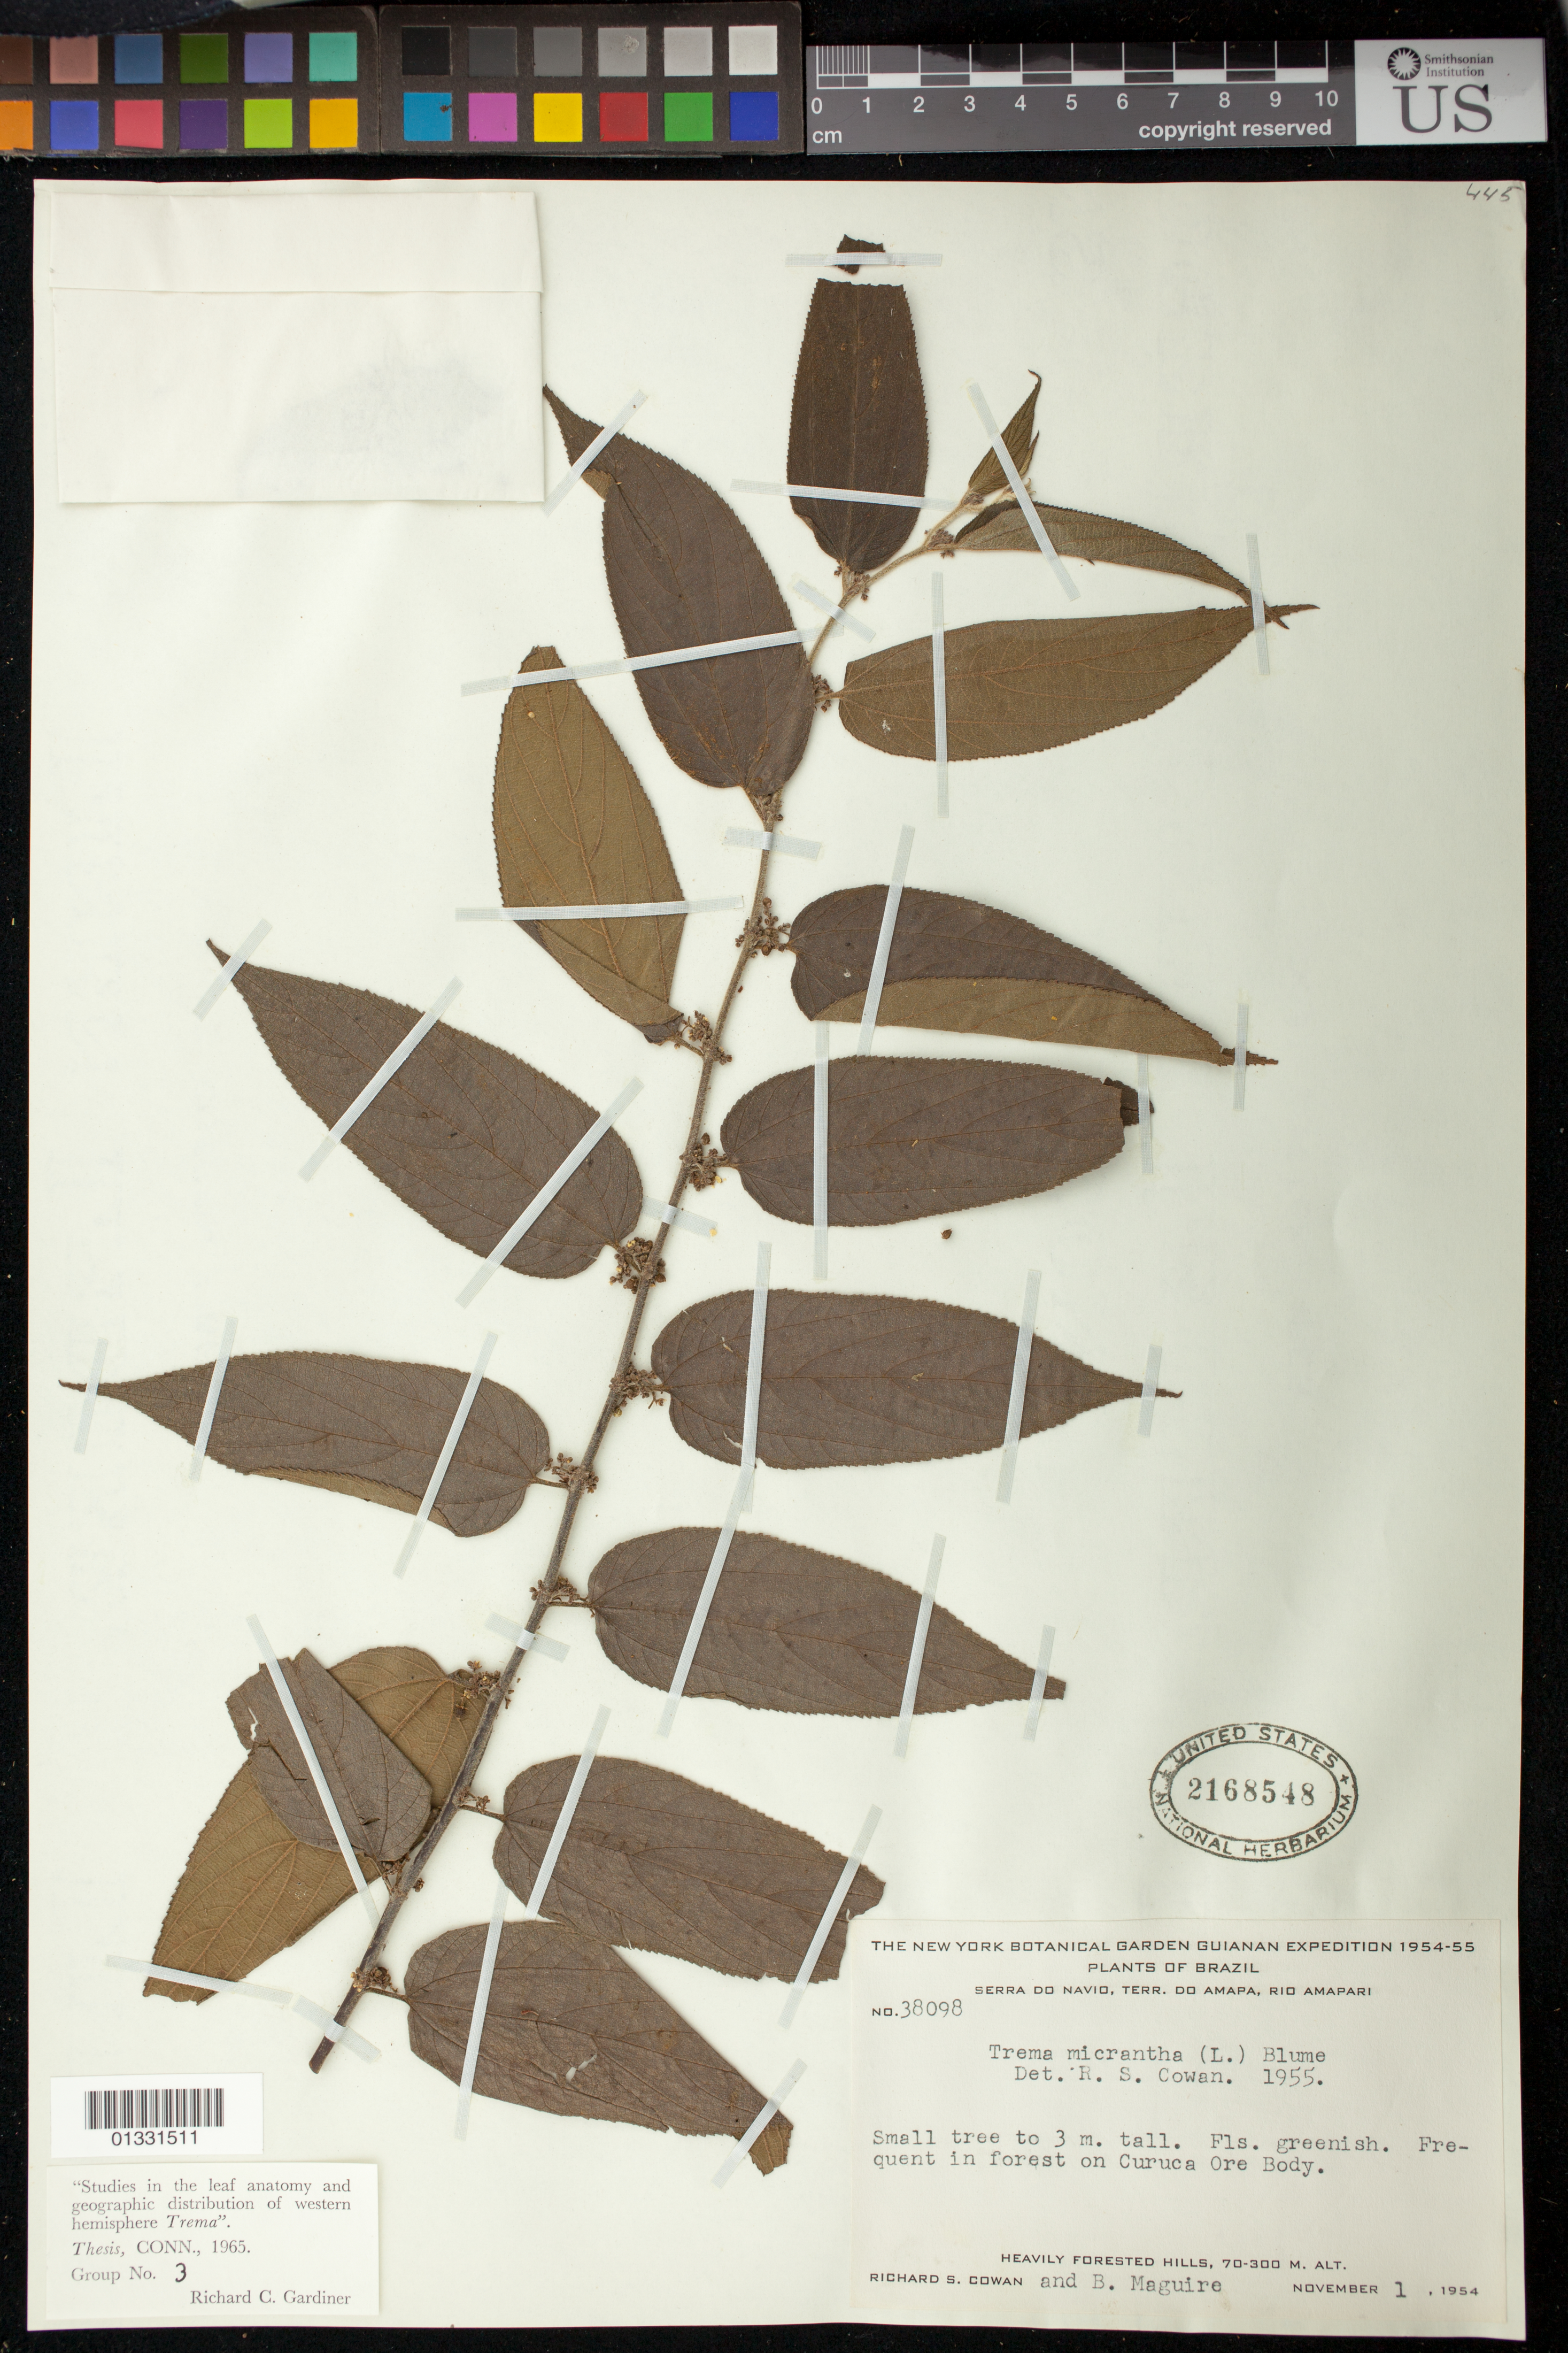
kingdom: Plantae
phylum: Tracheophyta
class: Magnoliopsida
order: Rosales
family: Cannabaceae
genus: Trema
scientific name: Trema micranthum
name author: (L.) Blume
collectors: R. A. Cowan & B. Maguire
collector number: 38098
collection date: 1954-11-01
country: Brazil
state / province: Amapá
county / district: Serra do Navio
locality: Serra do Navio, Rio Amapari. On Curuca Ore Body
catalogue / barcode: US 2168548